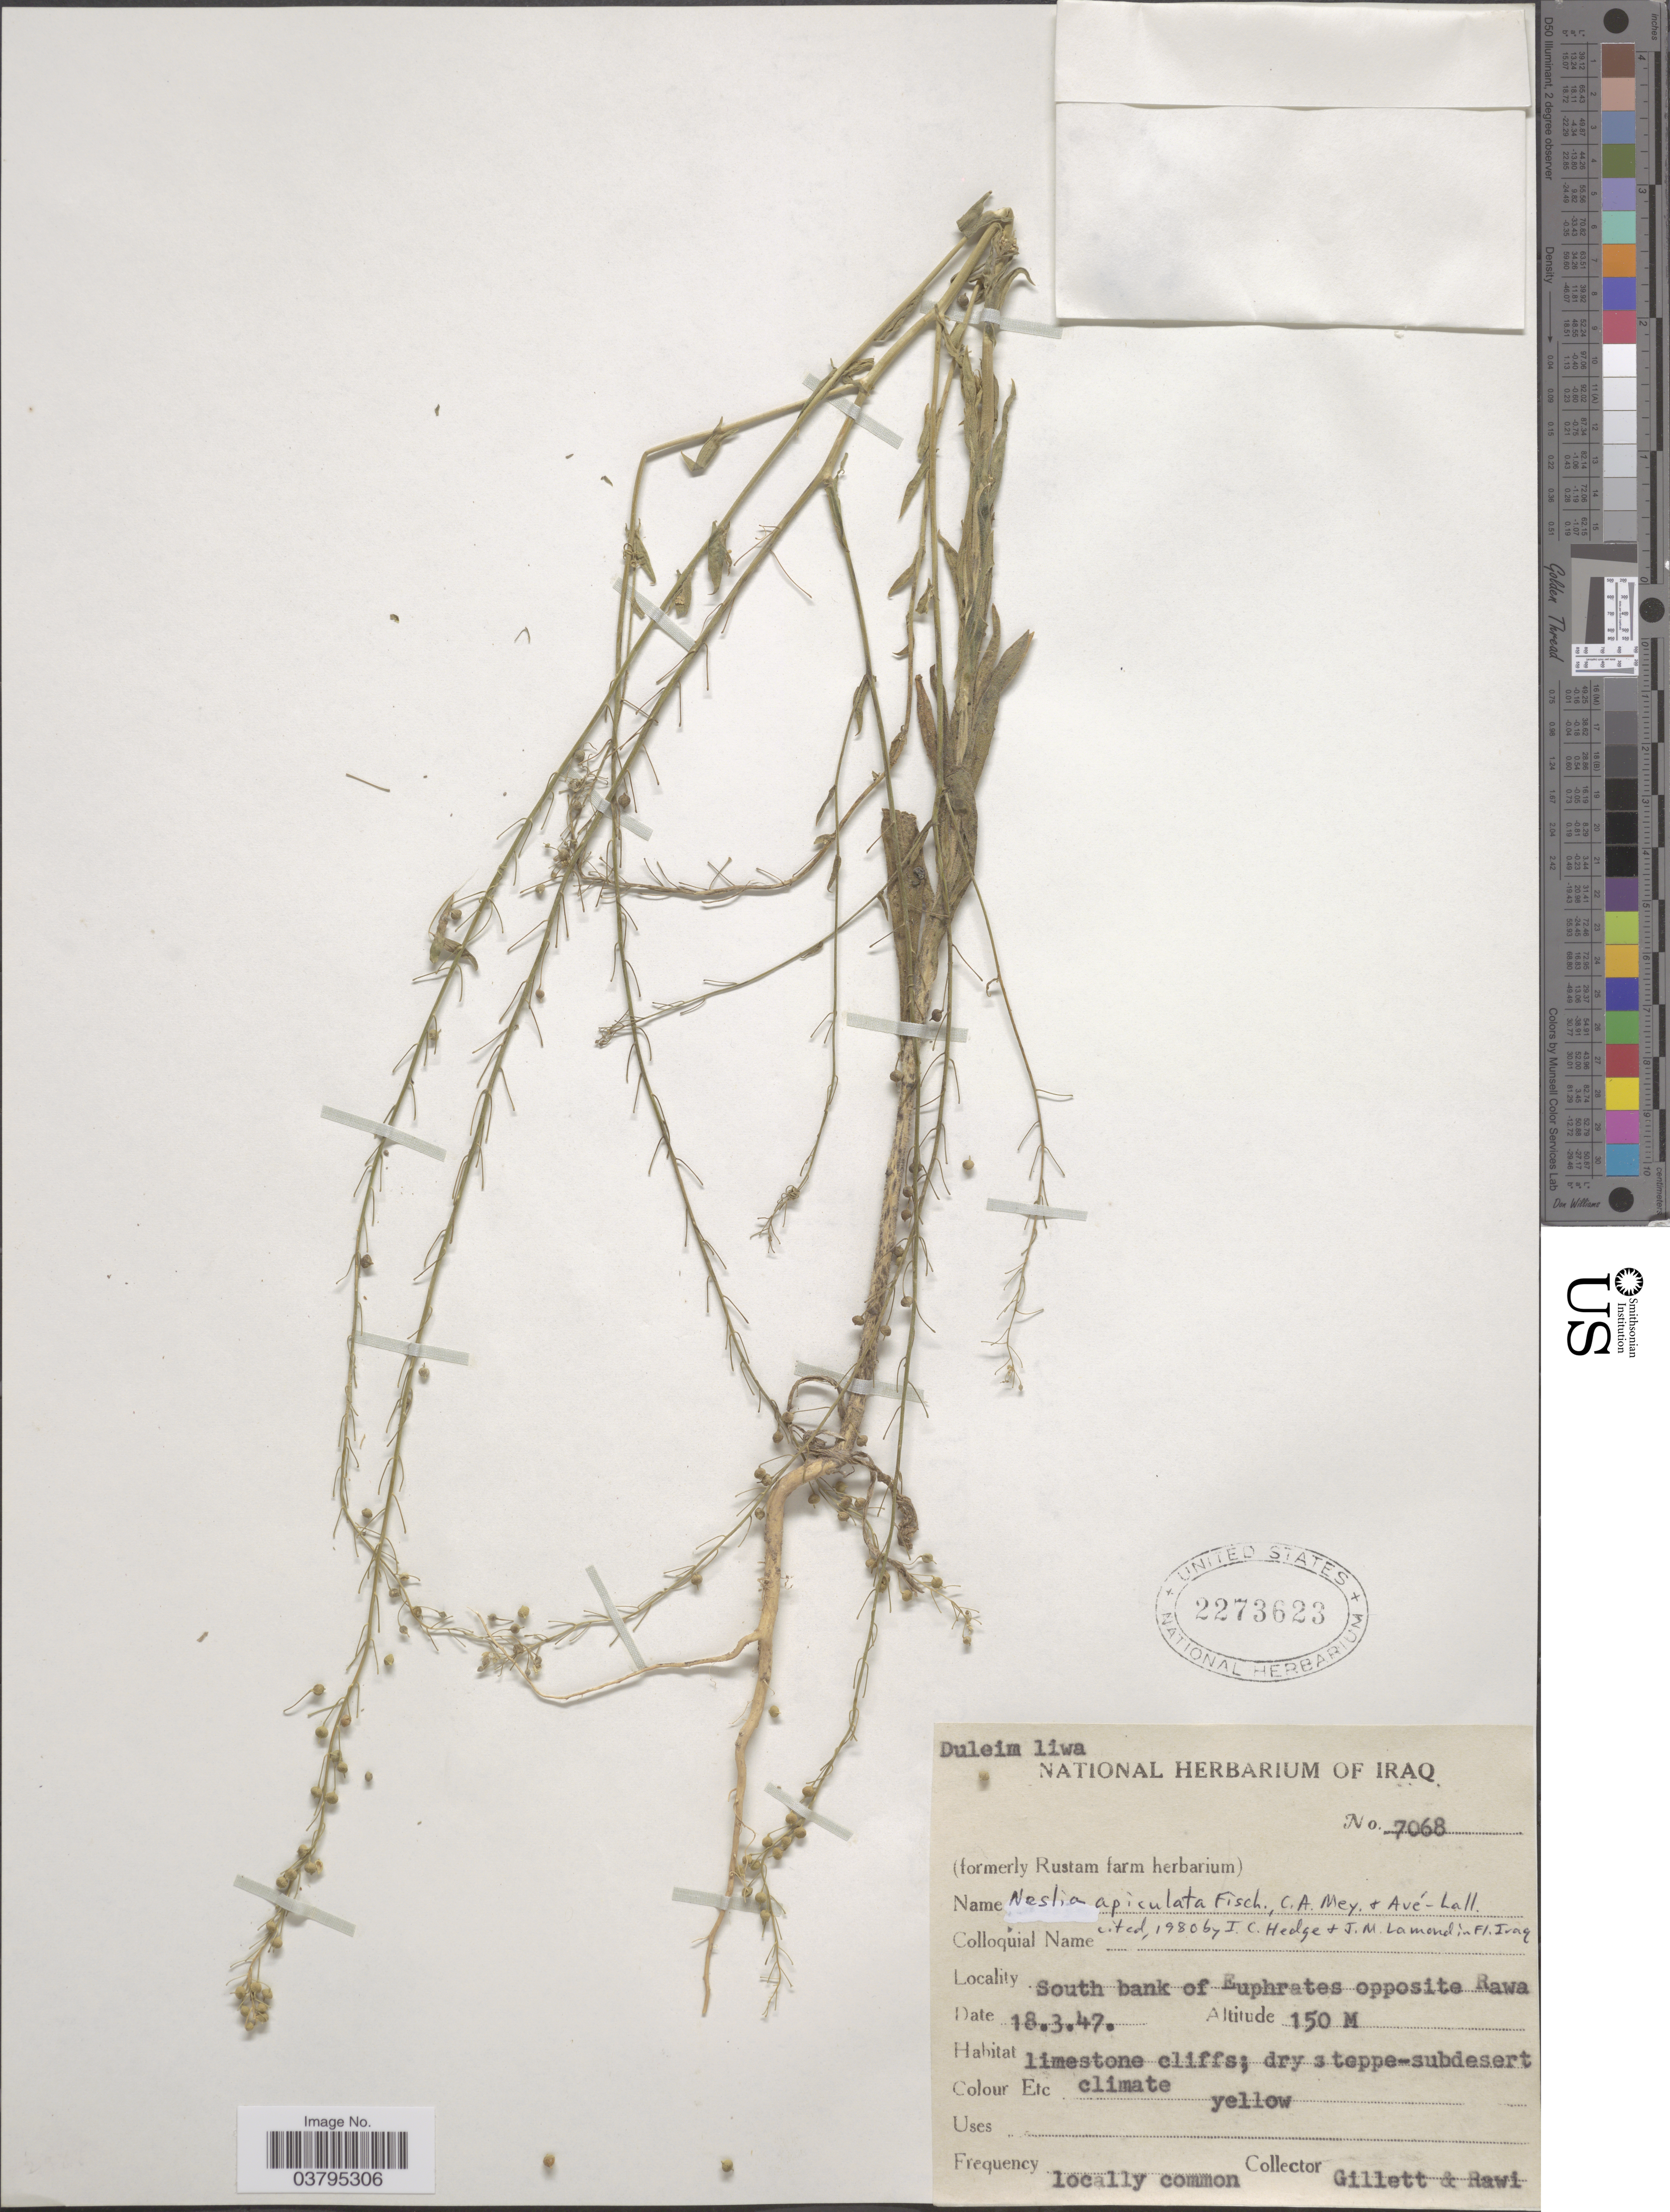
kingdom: Plantae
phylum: Tracheophyta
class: Magnoliopsida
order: Brassicales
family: Brassicaceae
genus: Neslia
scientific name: Neslia apiculata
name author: Fisch. et al.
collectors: Gillett, -- & -. Rawi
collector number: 7068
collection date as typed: Transcribed d/m/y: 18/3/47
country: Iraq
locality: Duleim liwa. South bank of Euphrates opposite Rawa.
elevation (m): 150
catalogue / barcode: US 2273623